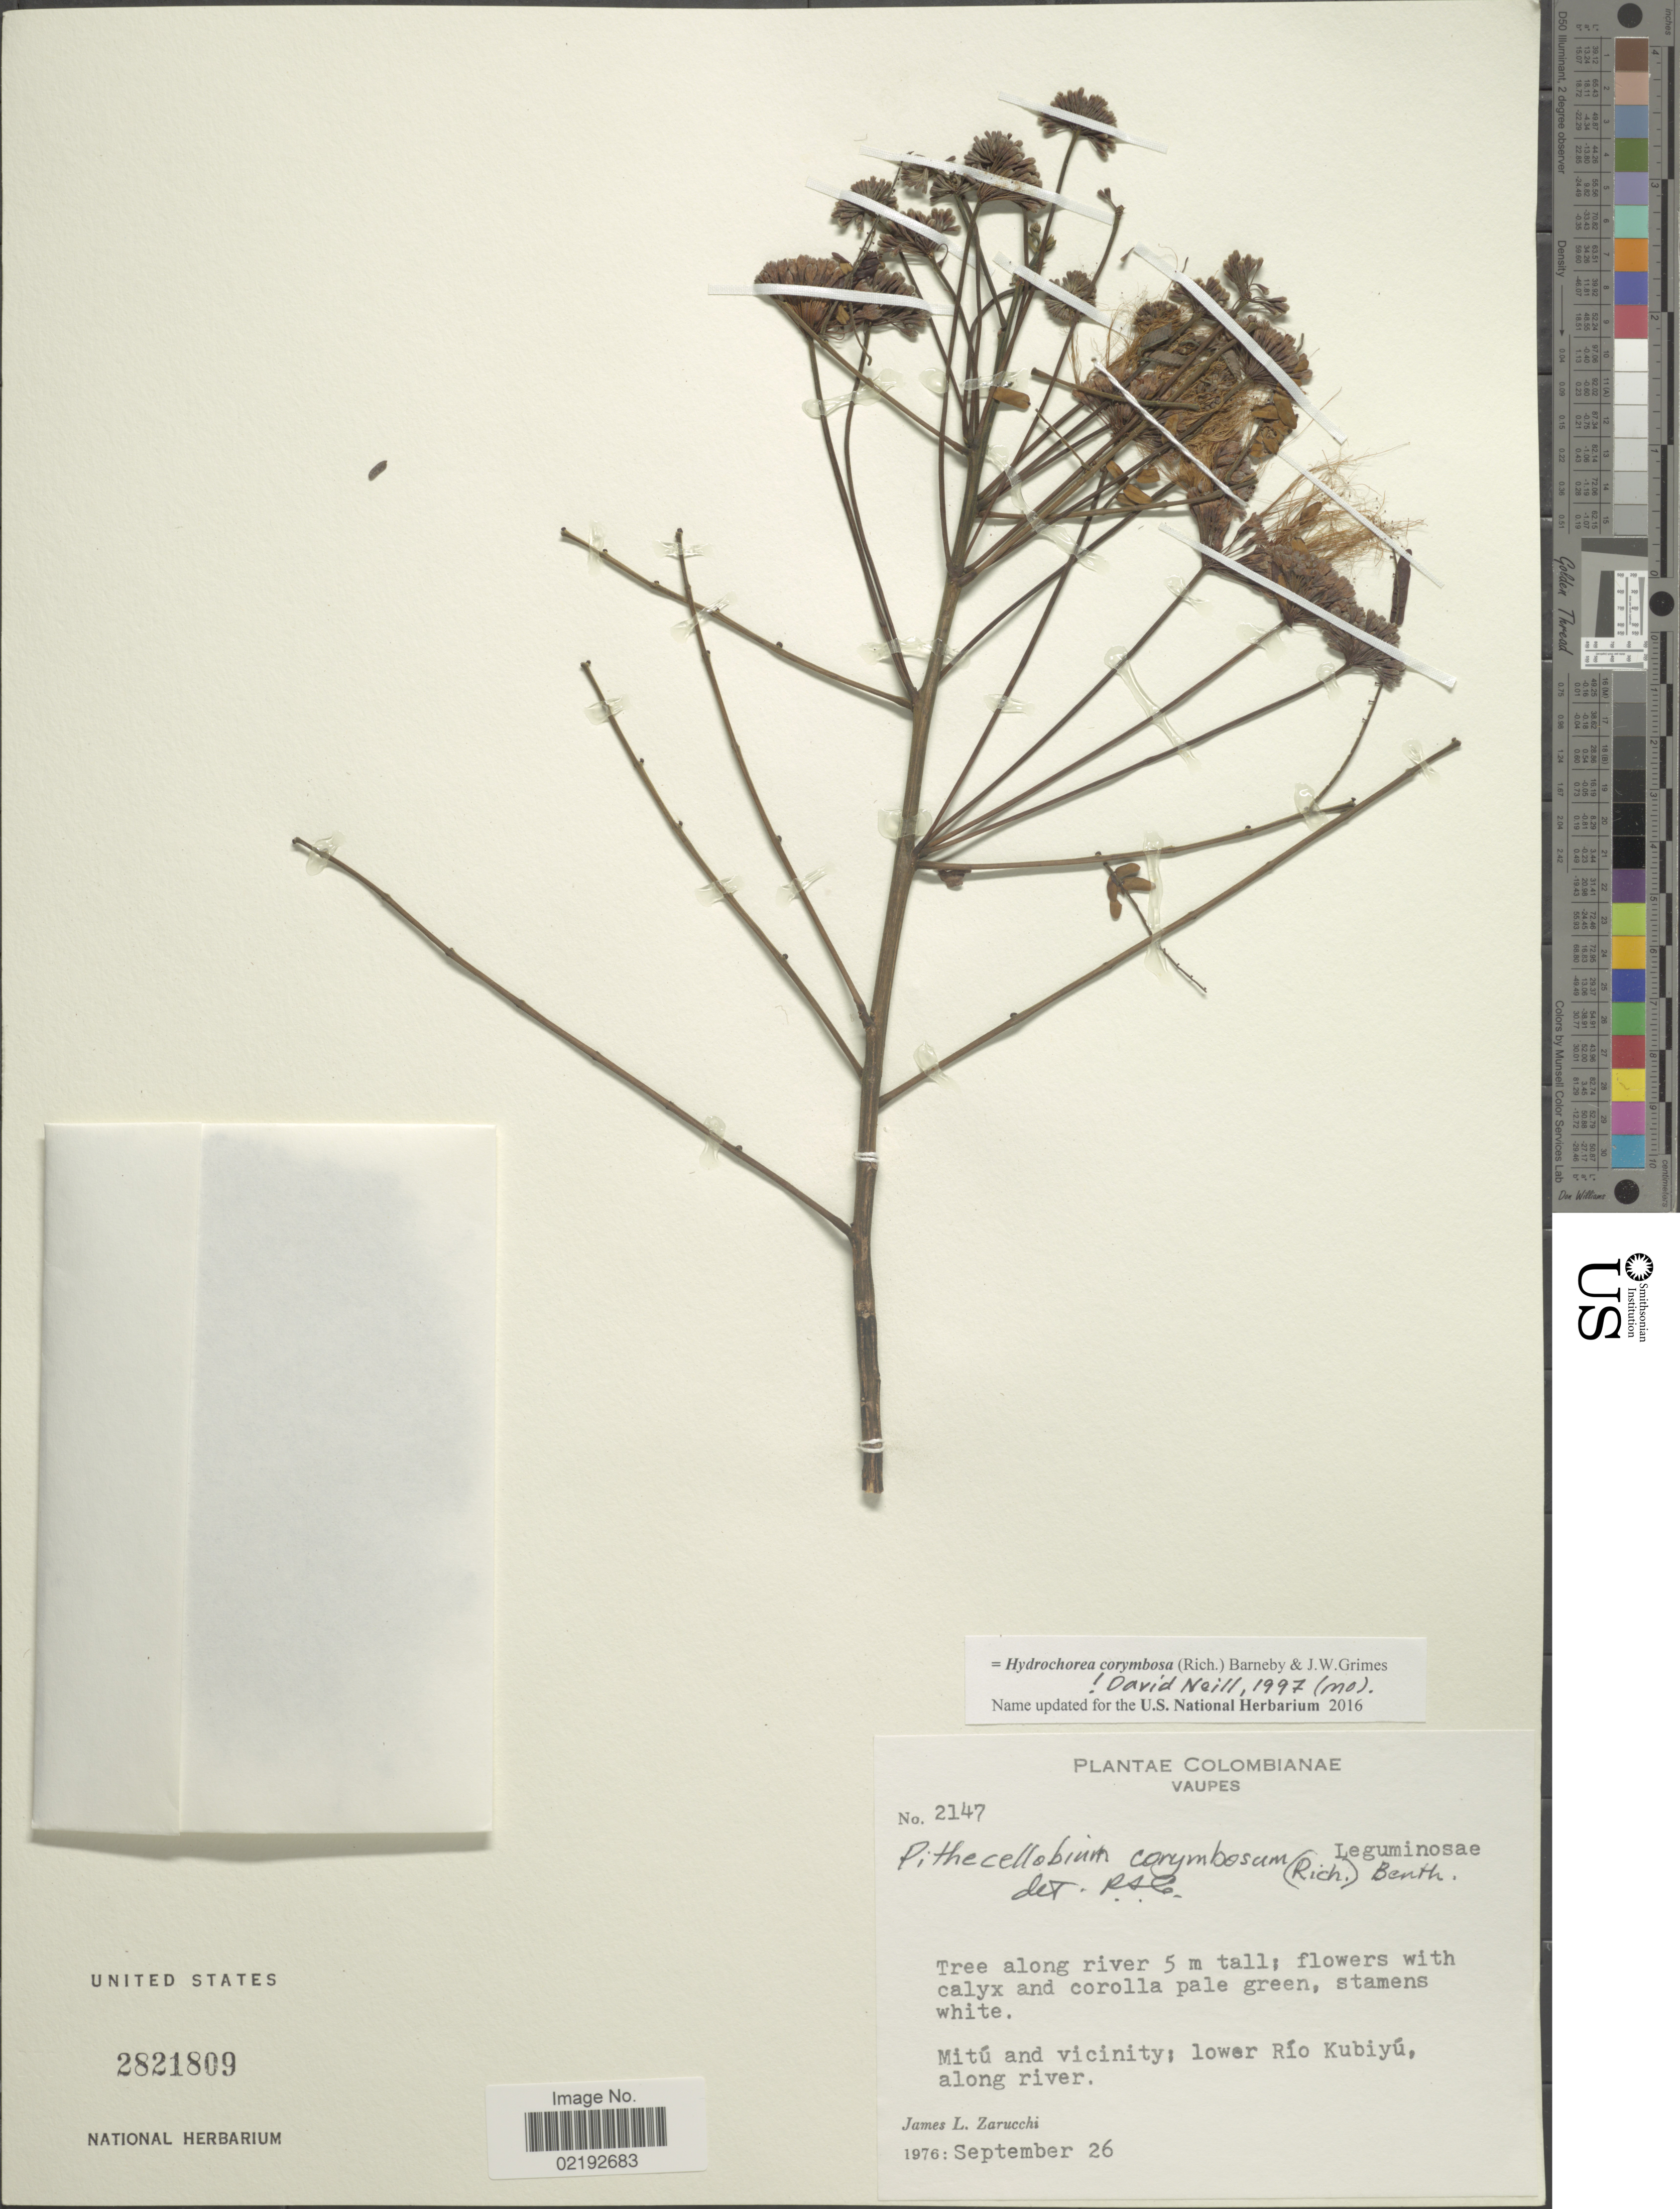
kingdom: Plantae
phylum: Tracheophyta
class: Magnoliopsida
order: Fabales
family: Fabaceae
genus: Hydrochorea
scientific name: Hydrochorea corymbosa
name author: (Rich.) Barneby & J.W. Grimes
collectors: J. L. Zarucchi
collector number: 2147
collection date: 1976-09-26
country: Colombia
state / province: Vaupés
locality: Mitu and Vicinity, lower Rio Kubiyu along river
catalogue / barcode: US 2821809